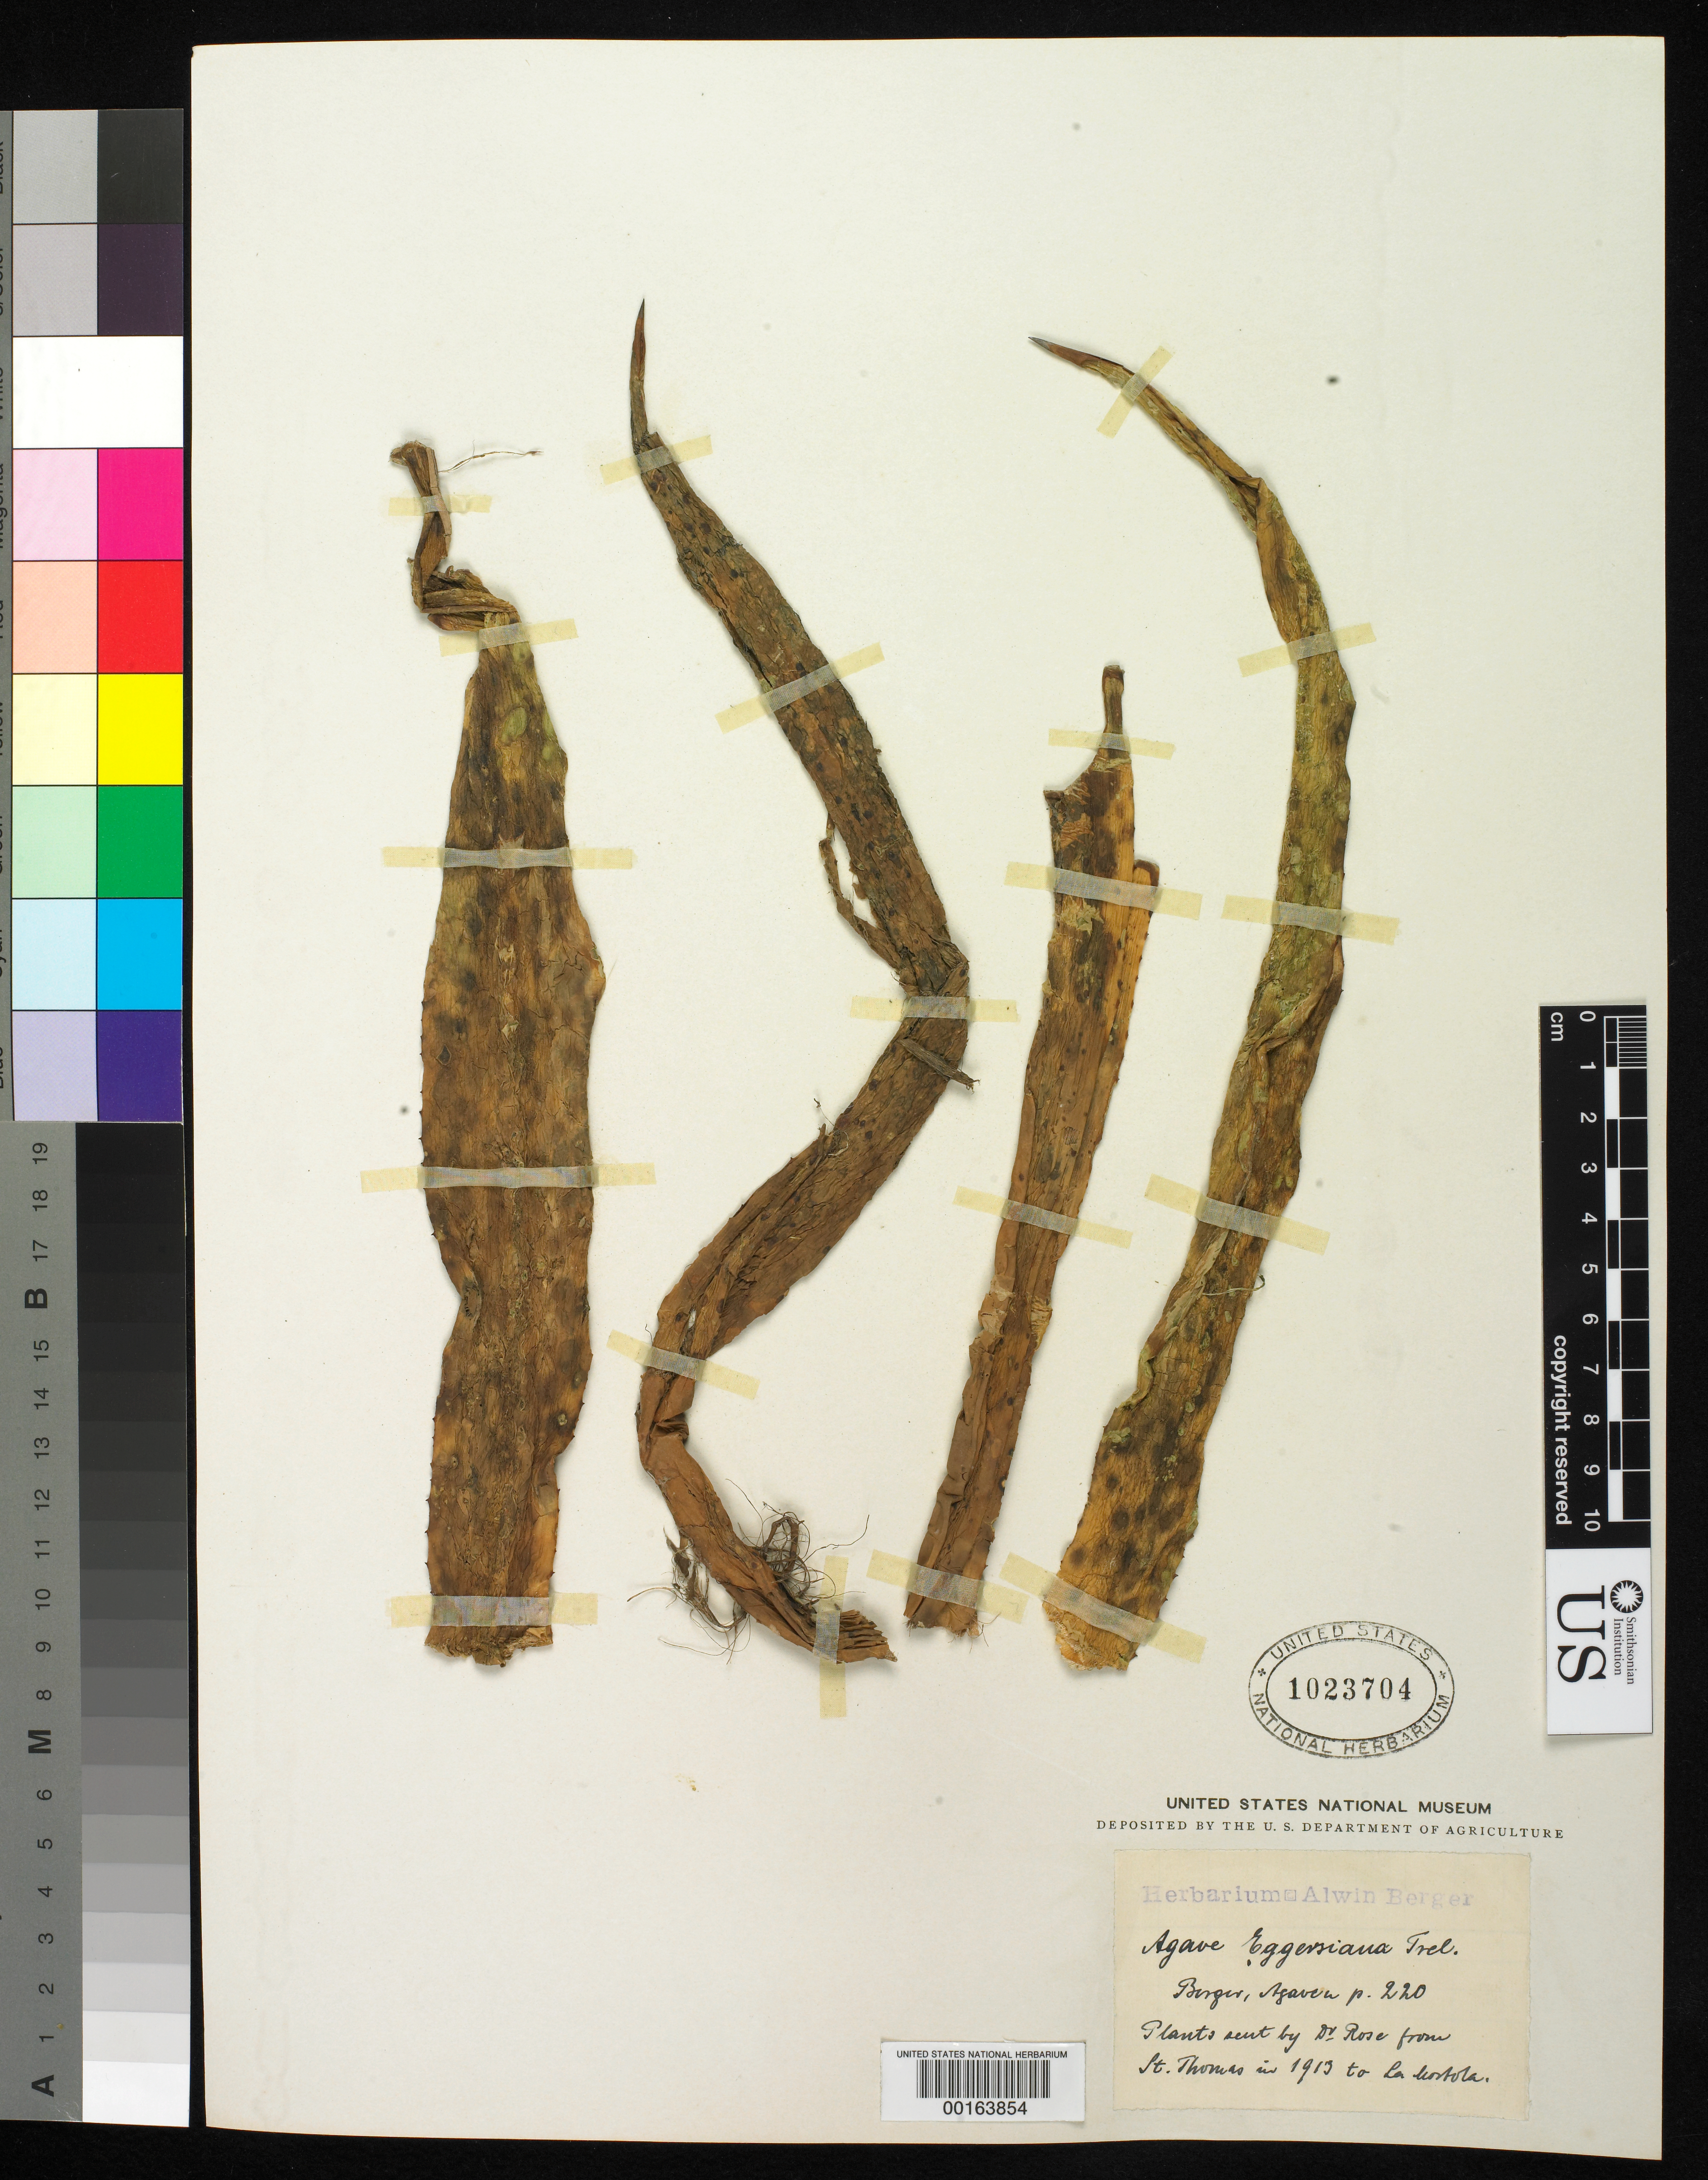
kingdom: Plantae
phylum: Tracheophyta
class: Liliopsida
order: Asparagales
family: Asparagaceae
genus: Agave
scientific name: Agave eggersiana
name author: Trel.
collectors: ex herb. A. Berger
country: Jamaica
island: Greater Antilles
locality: St. thomas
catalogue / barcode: US 1023704